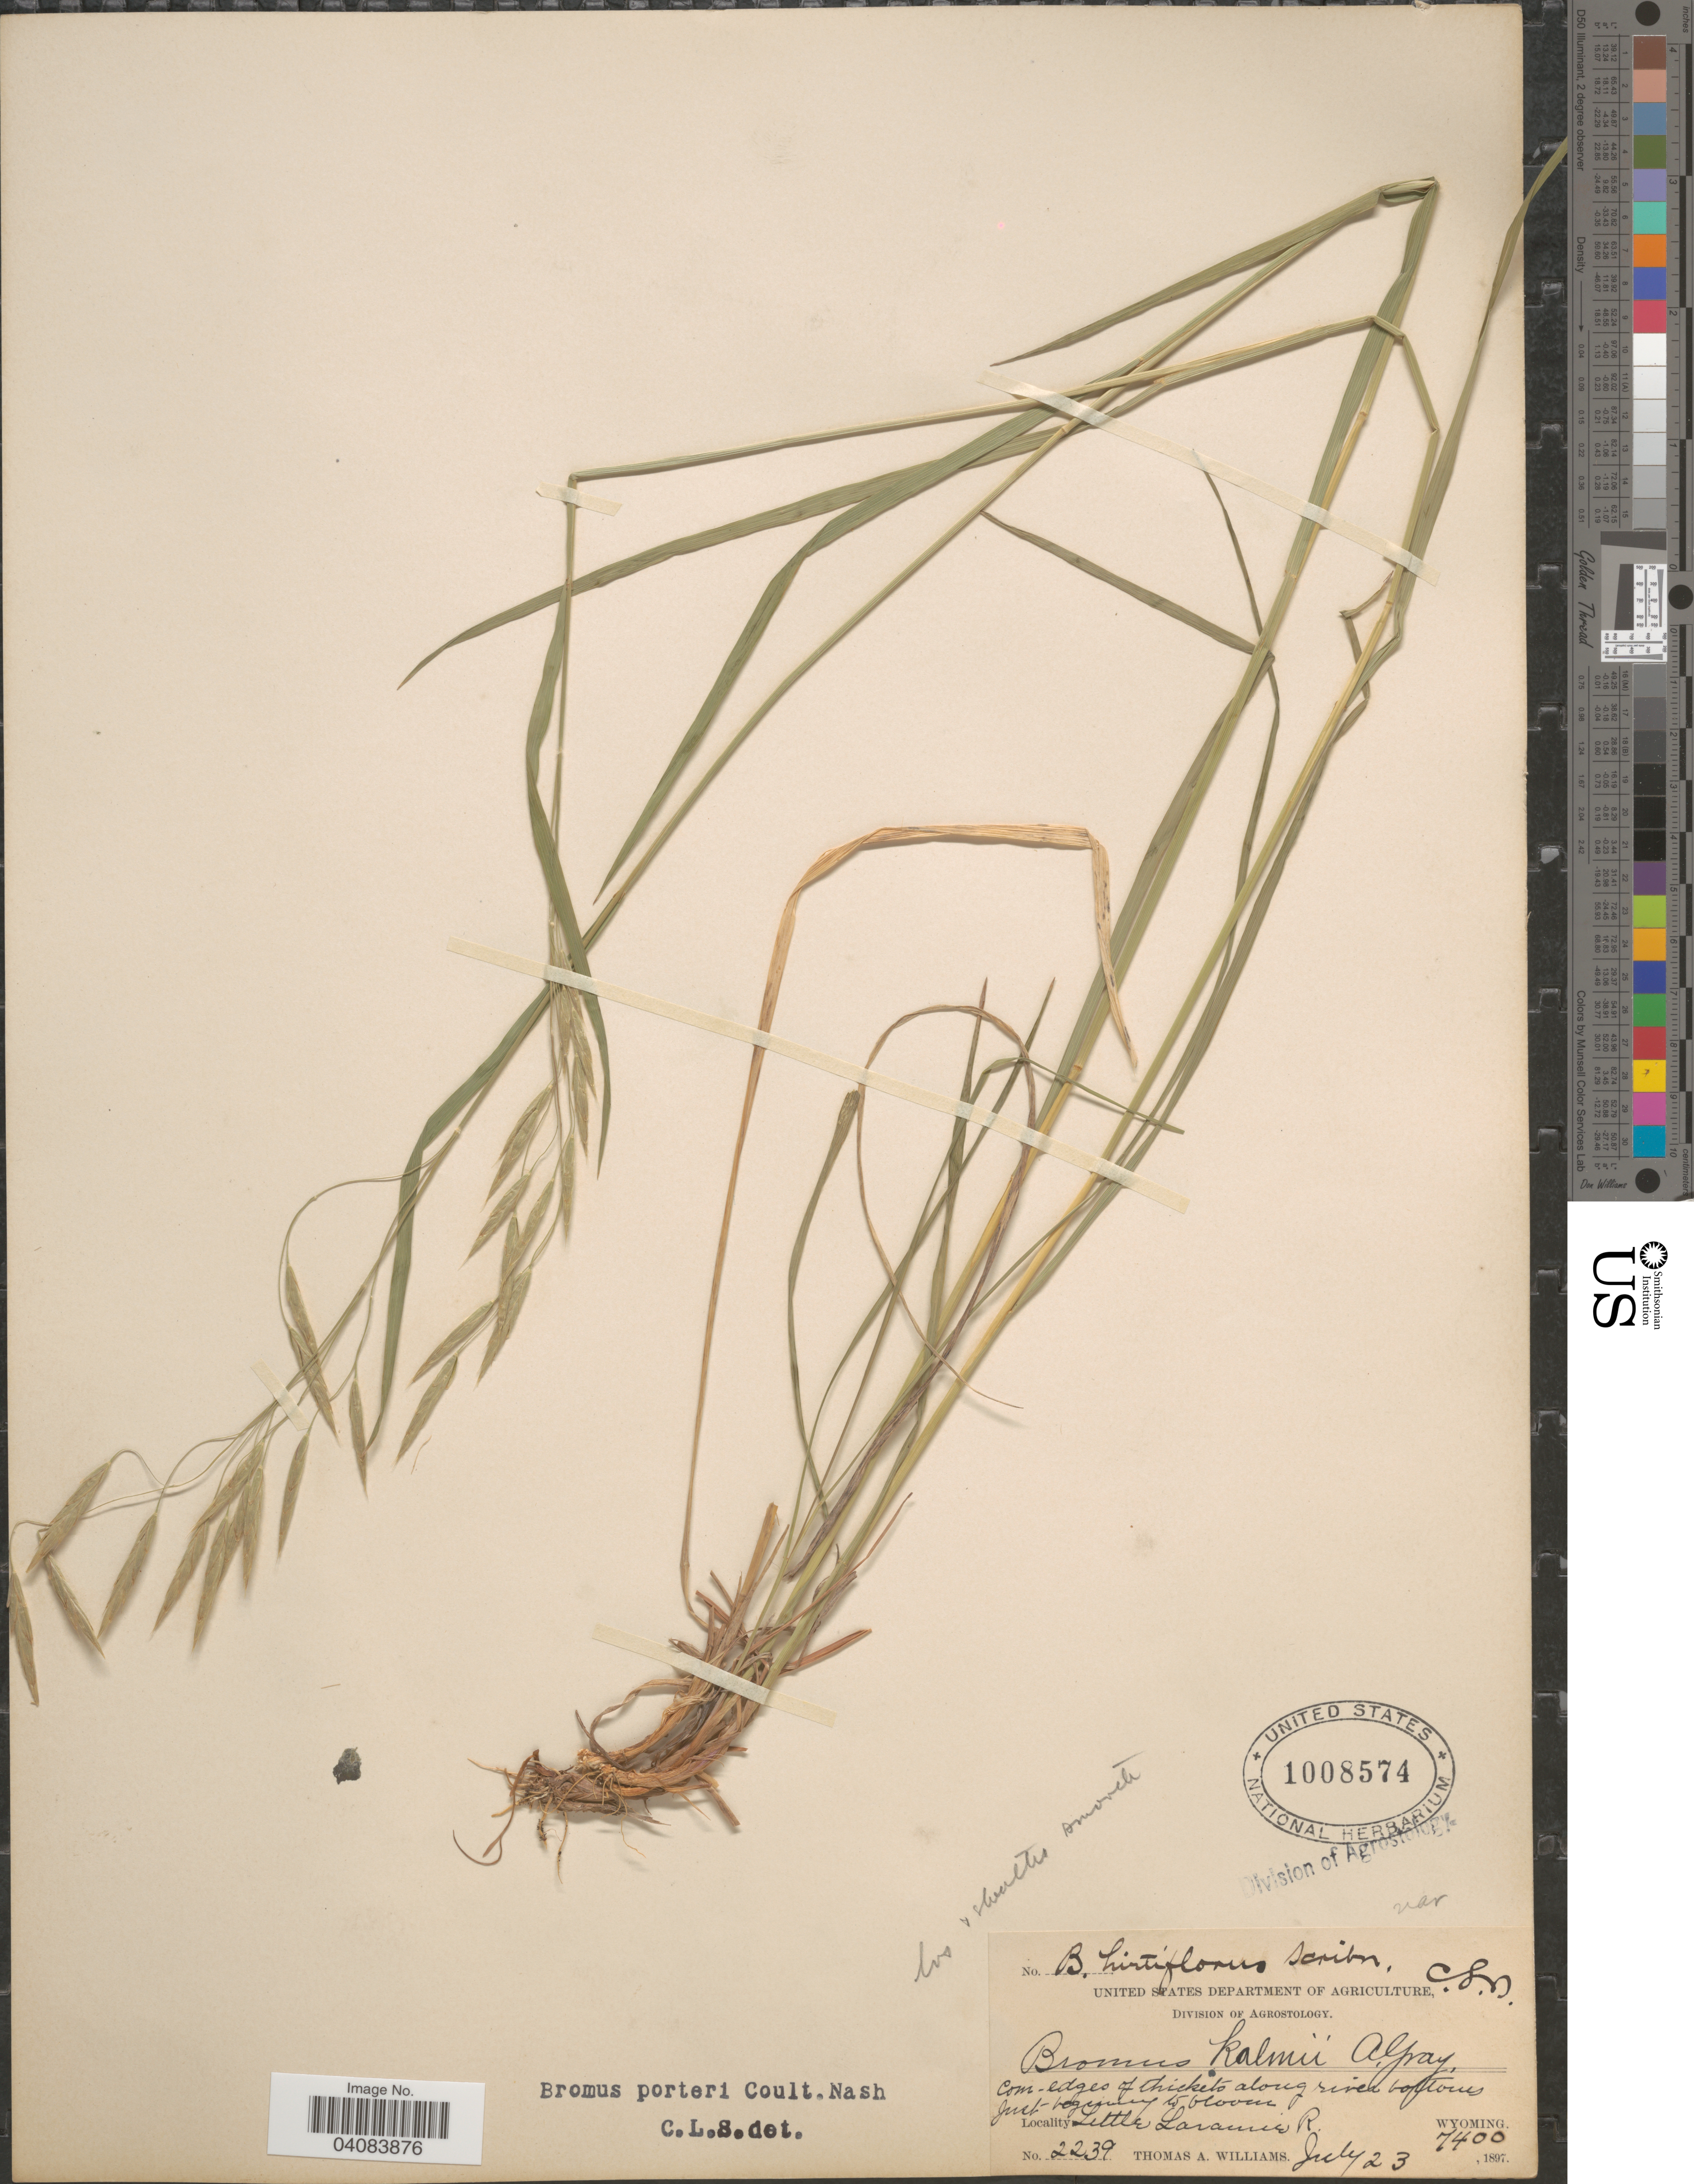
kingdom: Plantae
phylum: Tracheophyta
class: Liliopsida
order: Poales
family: Poaceae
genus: Bromus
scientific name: Bromus porteri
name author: (J.M. Coult.) Nash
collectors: T. A. Williams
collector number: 2239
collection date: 1897-07-23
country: United States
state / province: Wyoming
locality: Edges of thickets along river bottoms. Little Laramie R.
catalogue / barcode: US 1008574